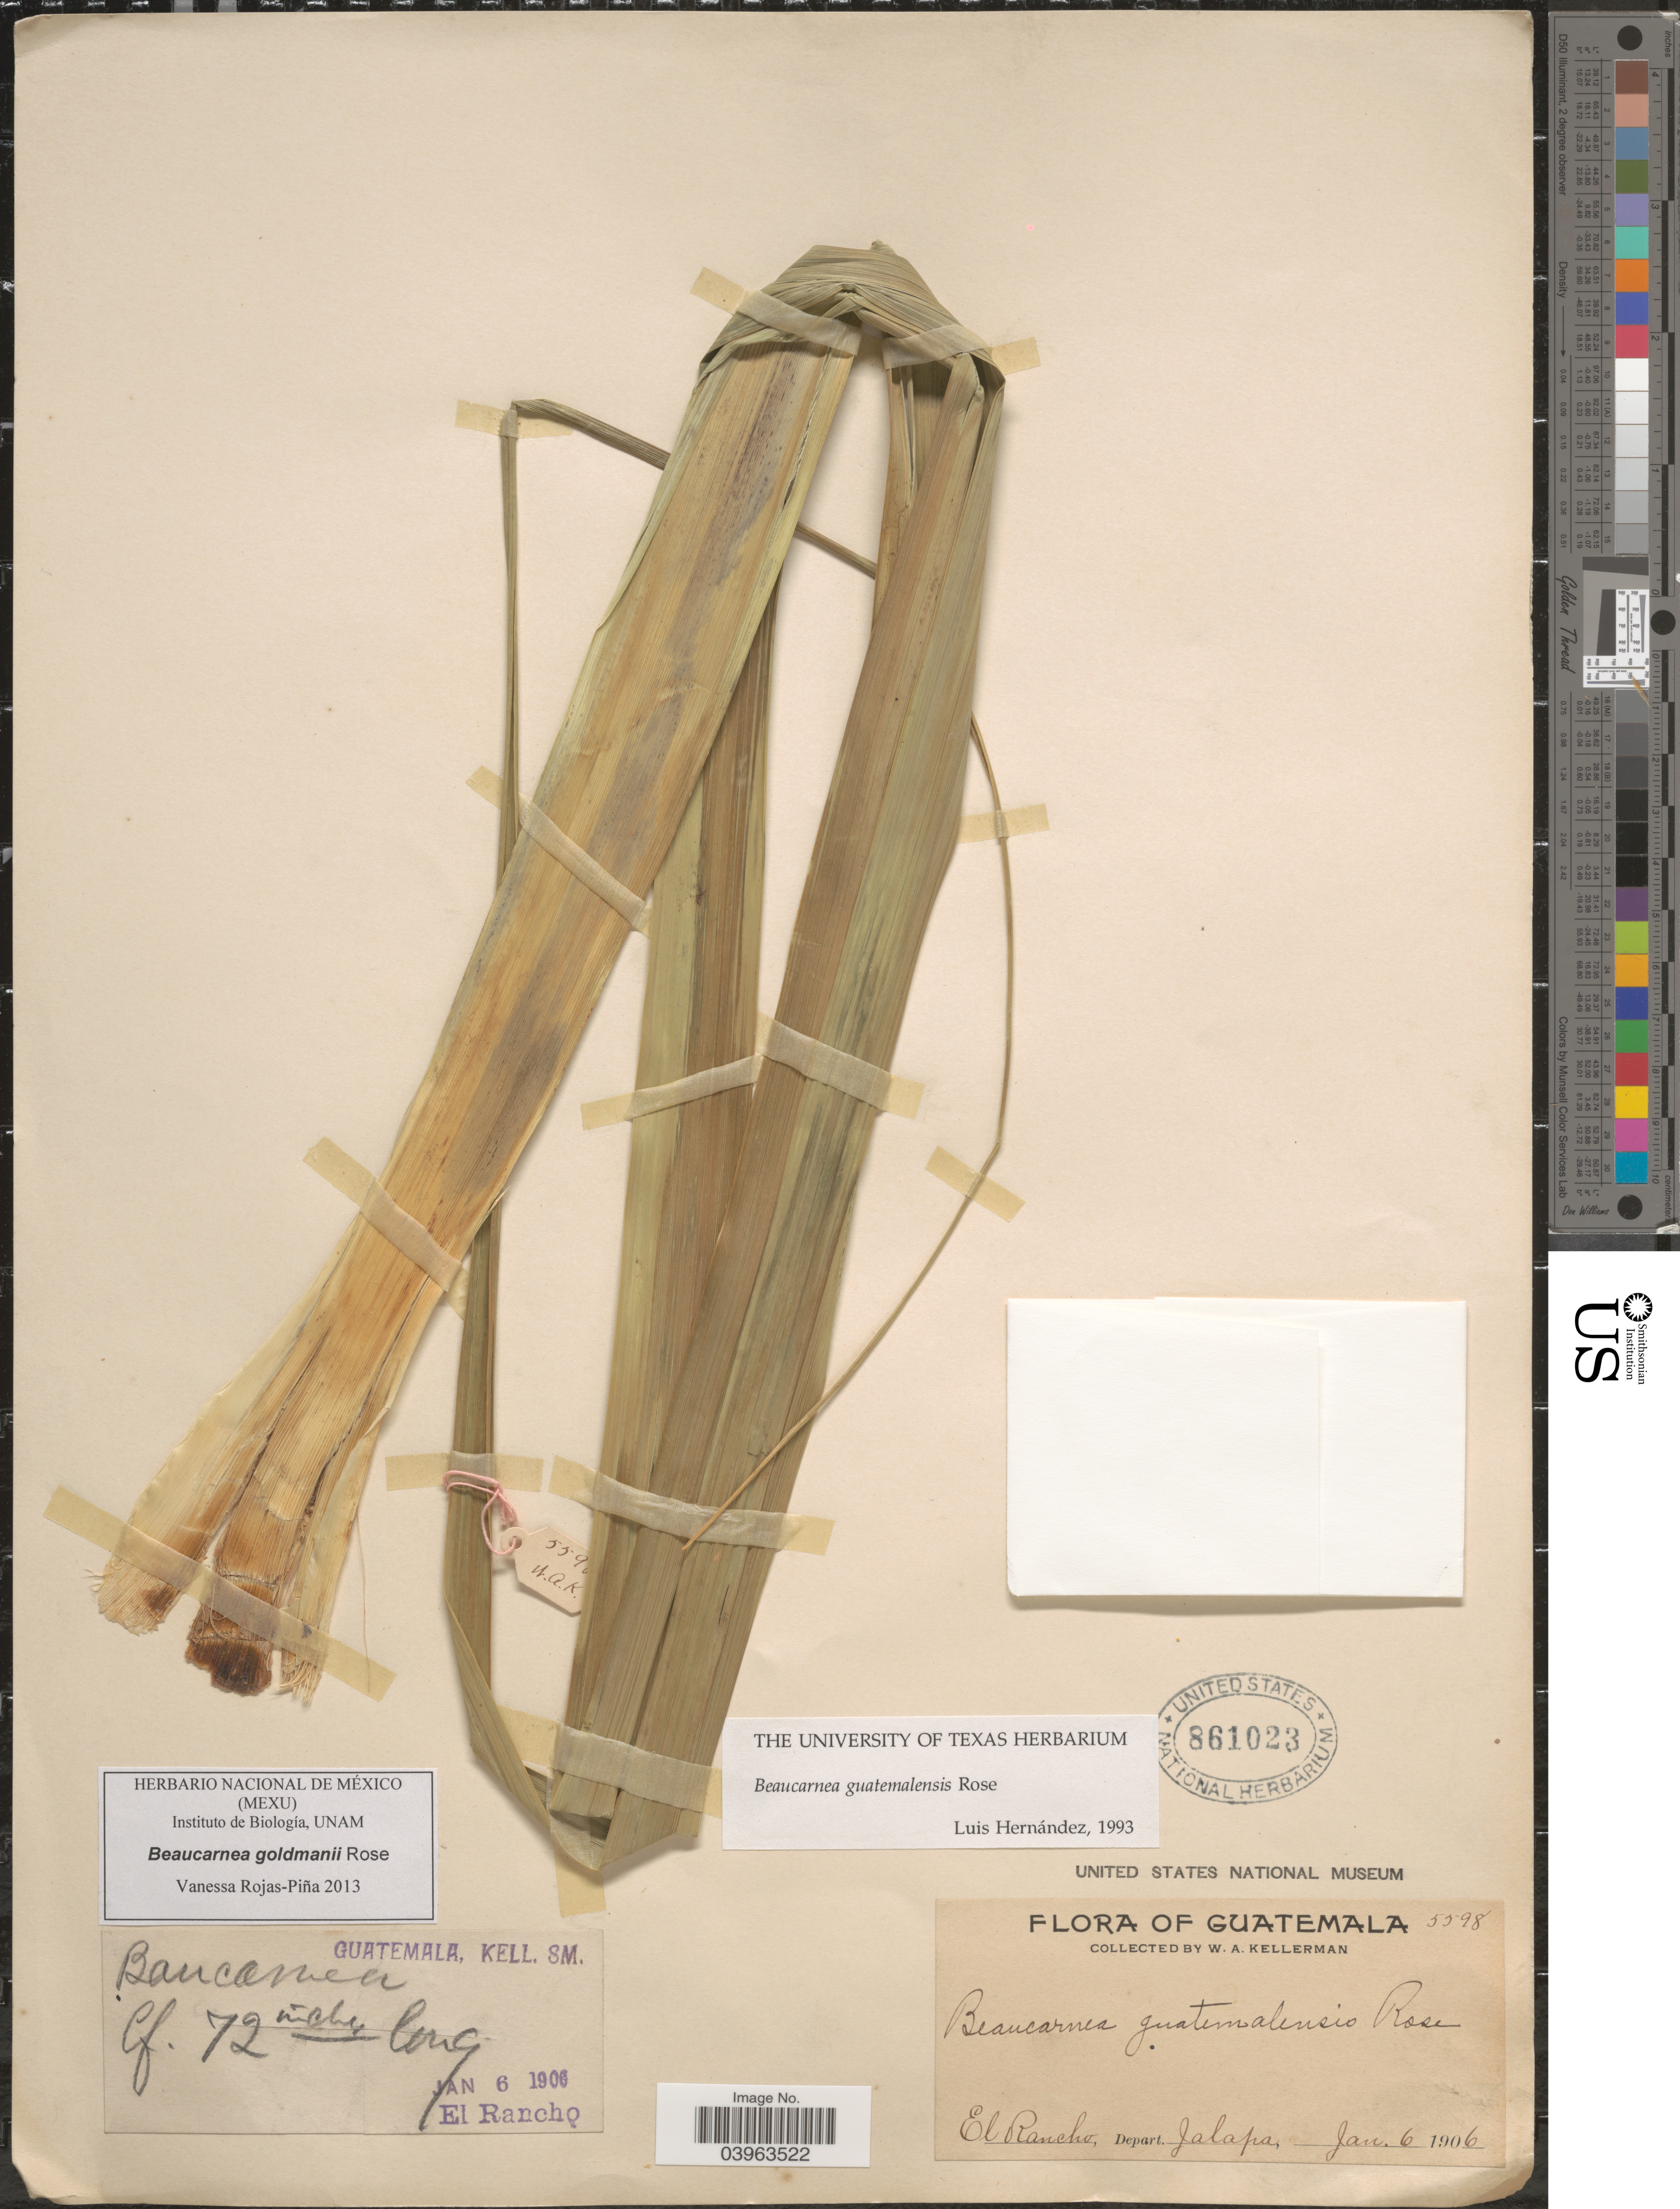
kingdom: Plantae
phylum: Tracheophyta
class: Liliopsida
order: Asparagales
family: Asparagaceae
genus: Beaucarnea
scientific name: Beaucarnea goldmanii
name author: Rose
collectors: W. Kellerman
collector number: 5598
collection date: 1906-01-06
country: Guatemala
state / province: Jalapa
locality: El Rancho, Depart. Jalapa.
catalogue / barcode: US 861023